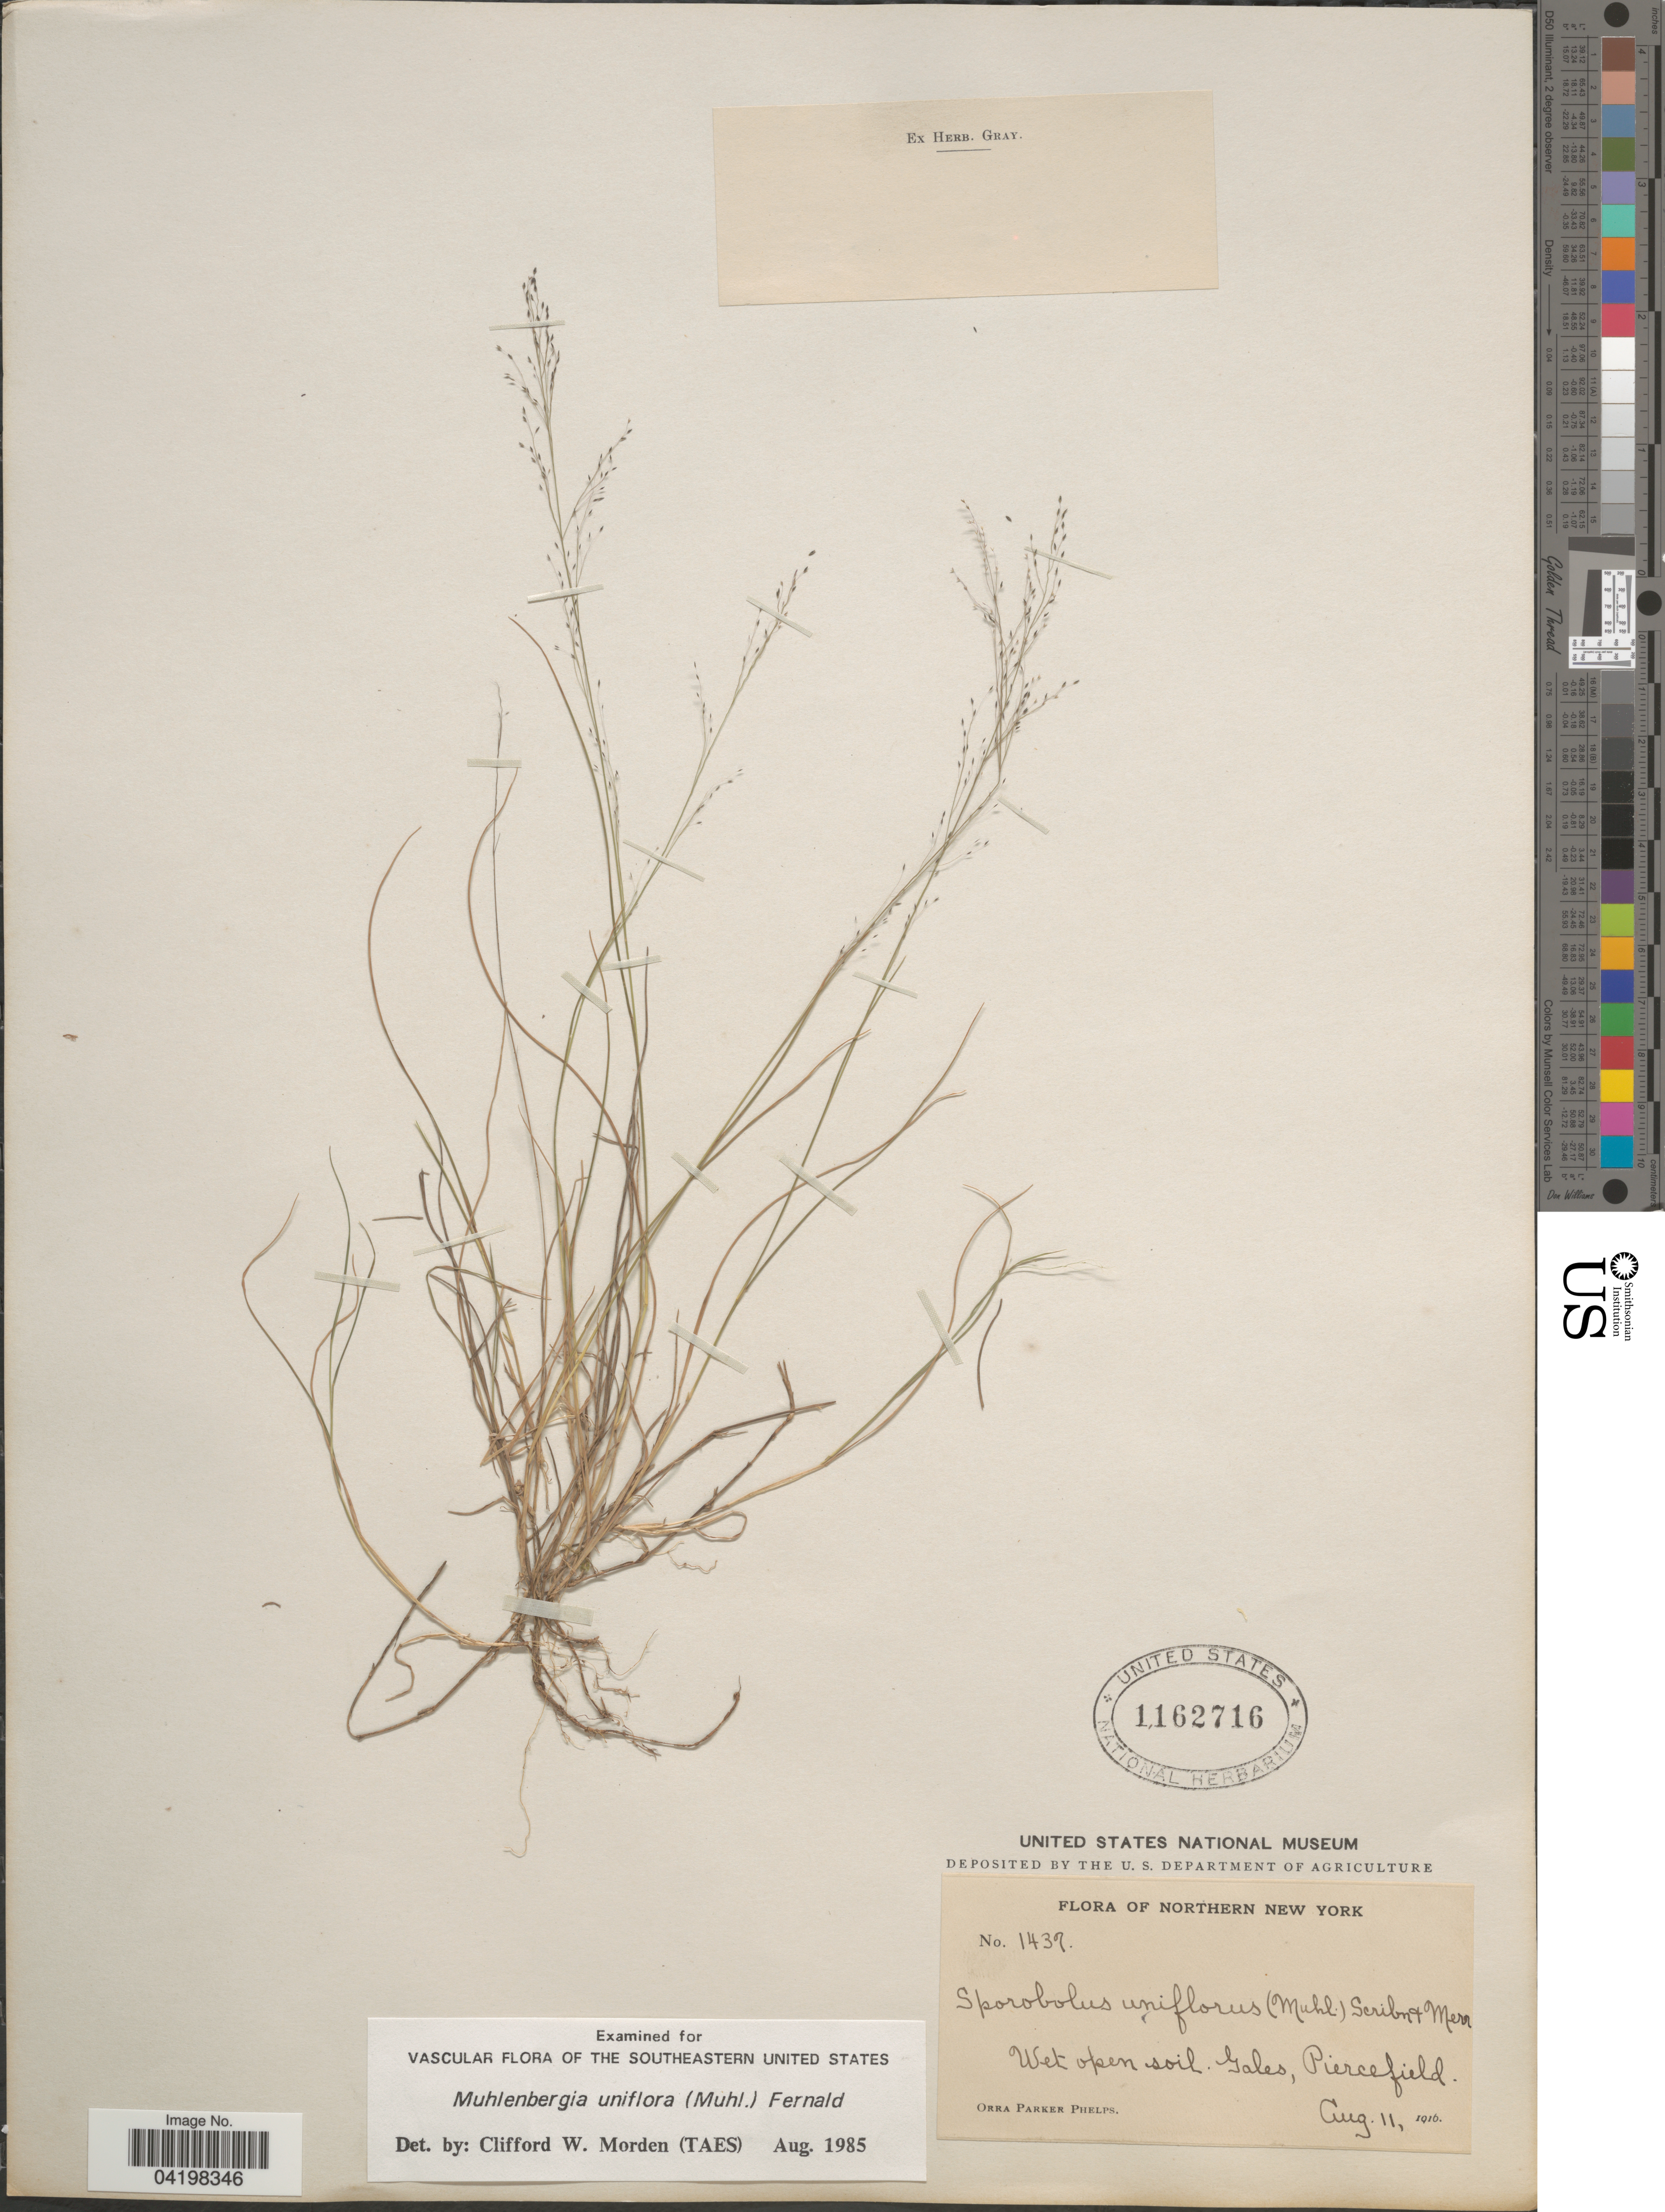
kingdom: Plantae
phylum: Tracheophyta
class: Liliopsida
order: Poales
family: Poaceae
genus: Muhlenbergia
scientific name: Muhlenbergia uniflora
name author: (Muhl.) Fernald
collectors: O. P. Phelps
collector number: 1437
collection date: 1916-08-11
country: United States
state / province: New York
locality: Northern New York. Gales, Piercefield.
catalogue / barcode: US 1162716